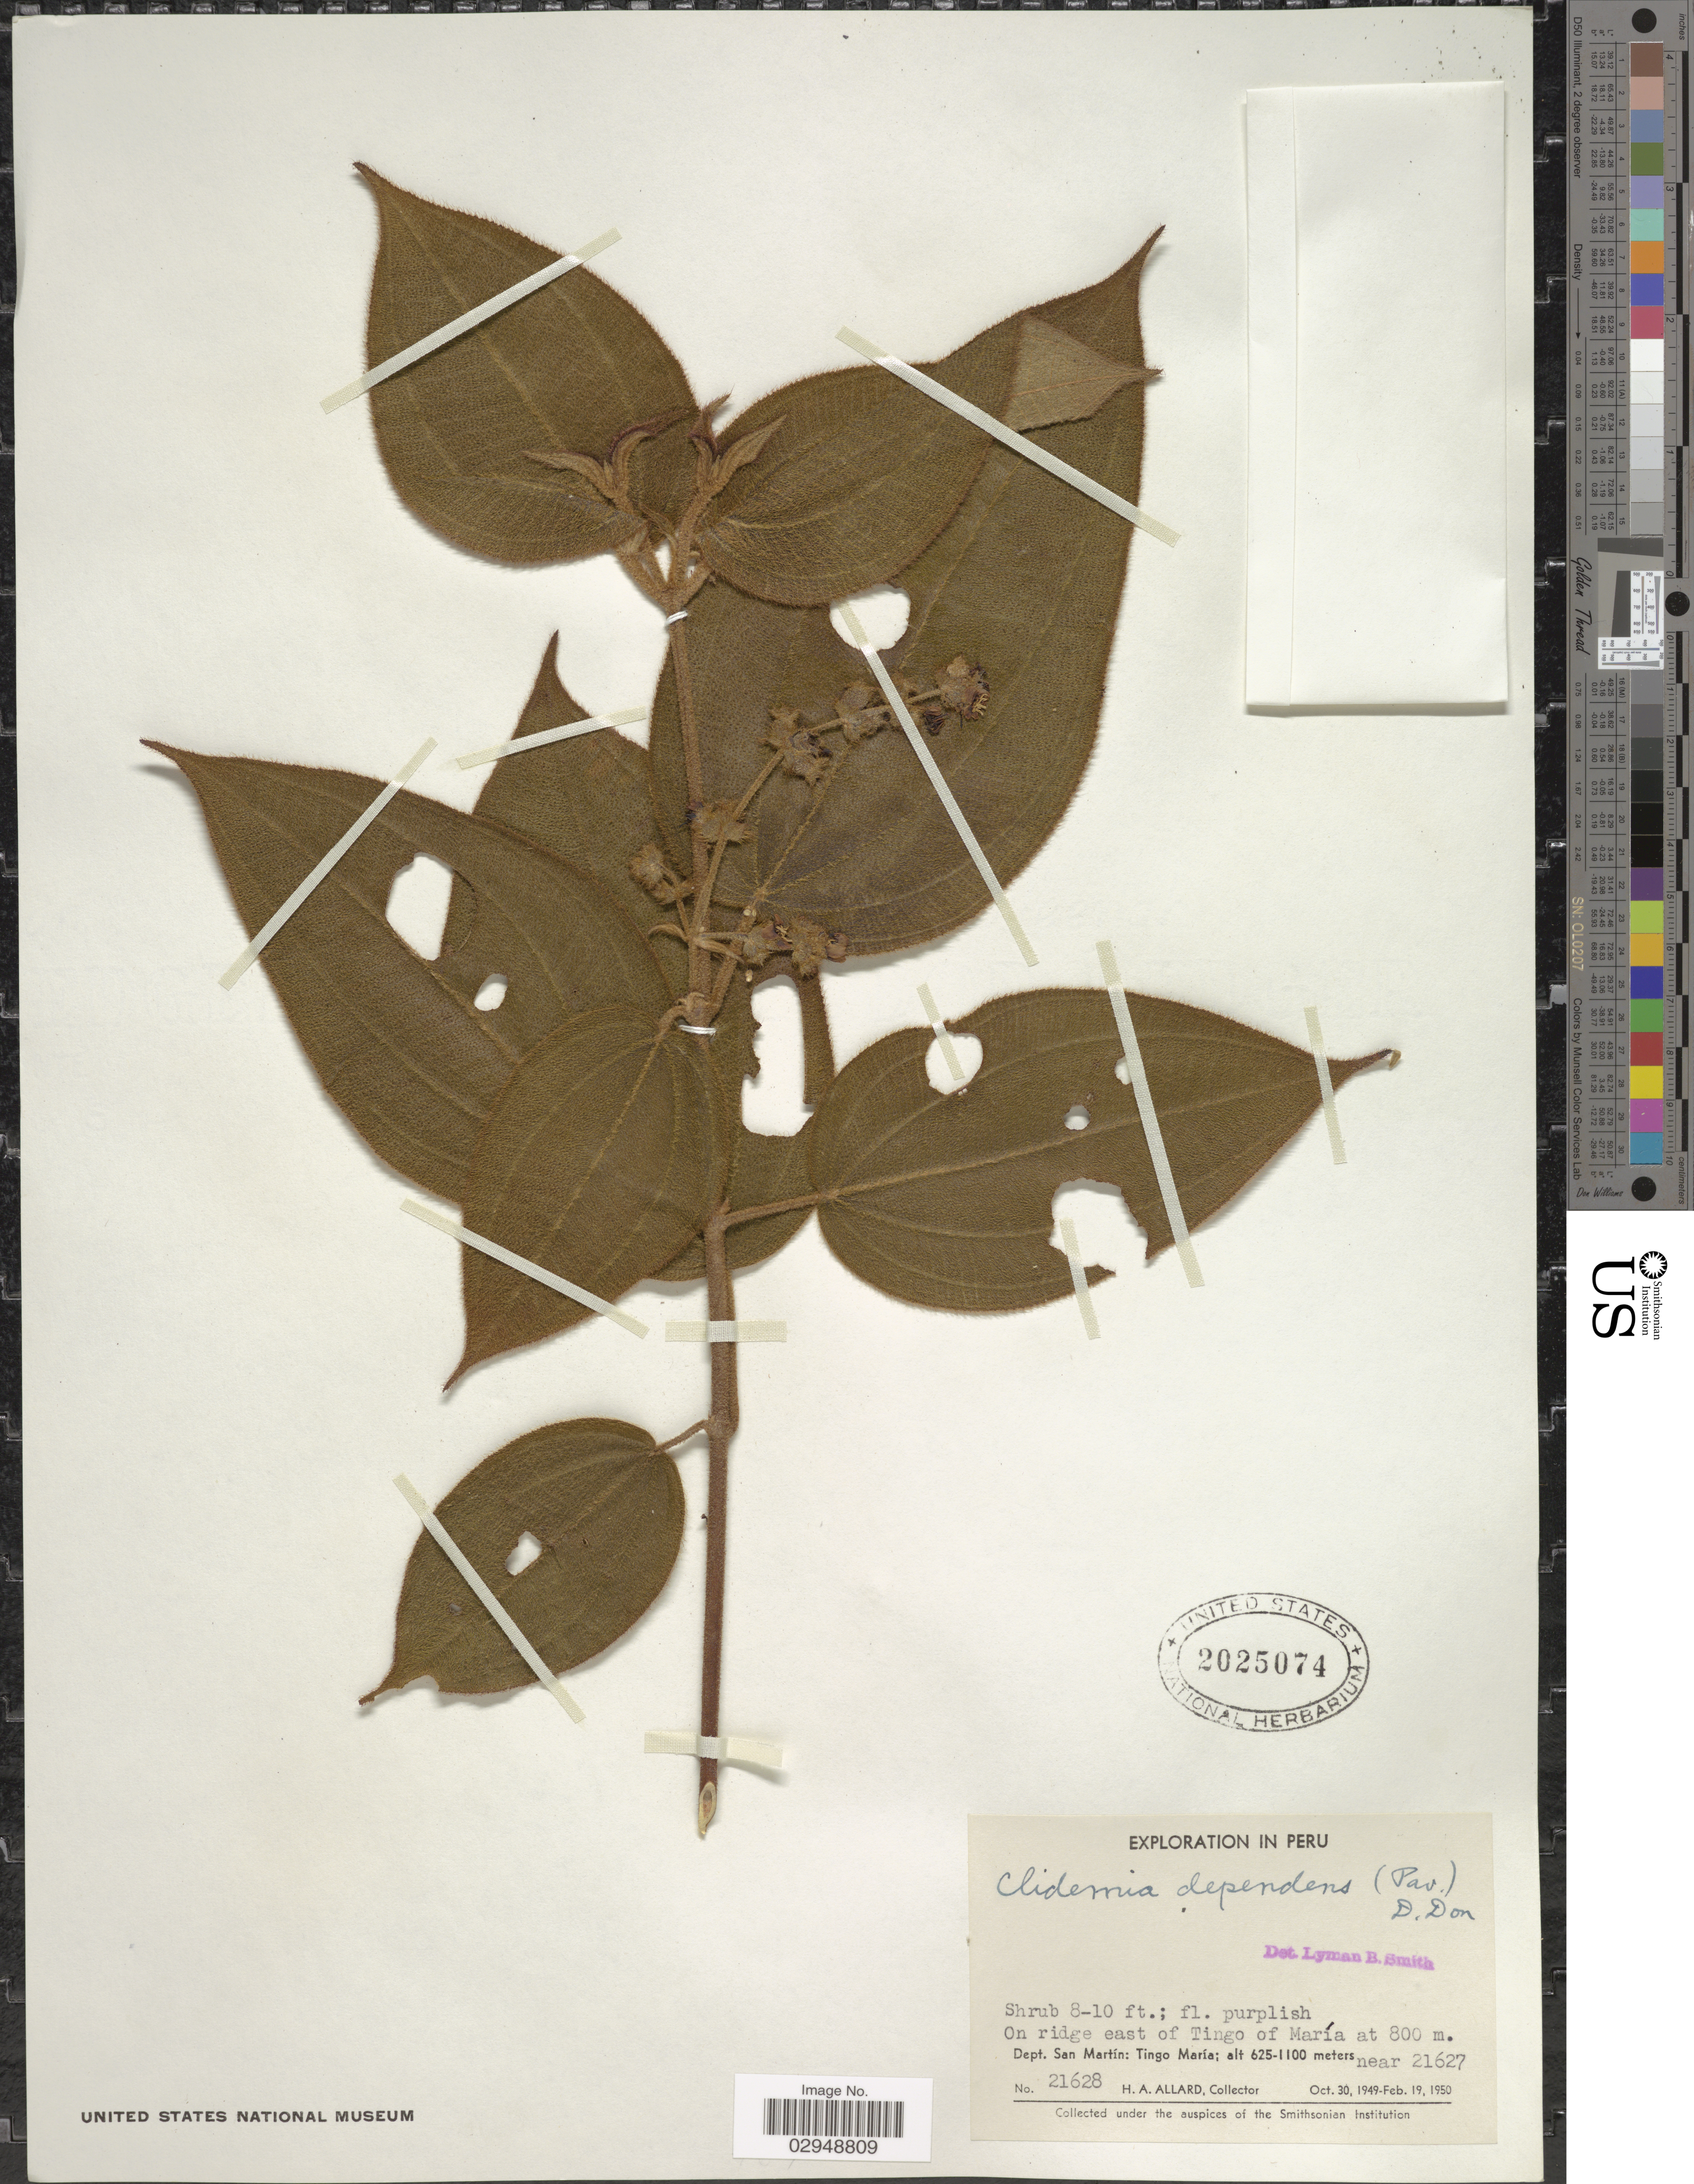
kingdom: Plantae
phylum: Tracheophyta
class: Magnoliopsida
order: Myrtales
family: Melastomataceae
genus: Clidemia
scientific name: Clidemia capitellata var. dependens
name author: (Pav. & D. Don) J.F. Macbr.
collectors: H. A. Allard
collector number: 21628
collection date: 1949-10-30/1950-02-19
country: Peru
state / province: San Martín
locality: On ridge east of Tingo of María near 21627. Dept. San Martín: Tingo María.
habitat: on ridge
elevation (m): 800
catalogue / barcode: US 2025074